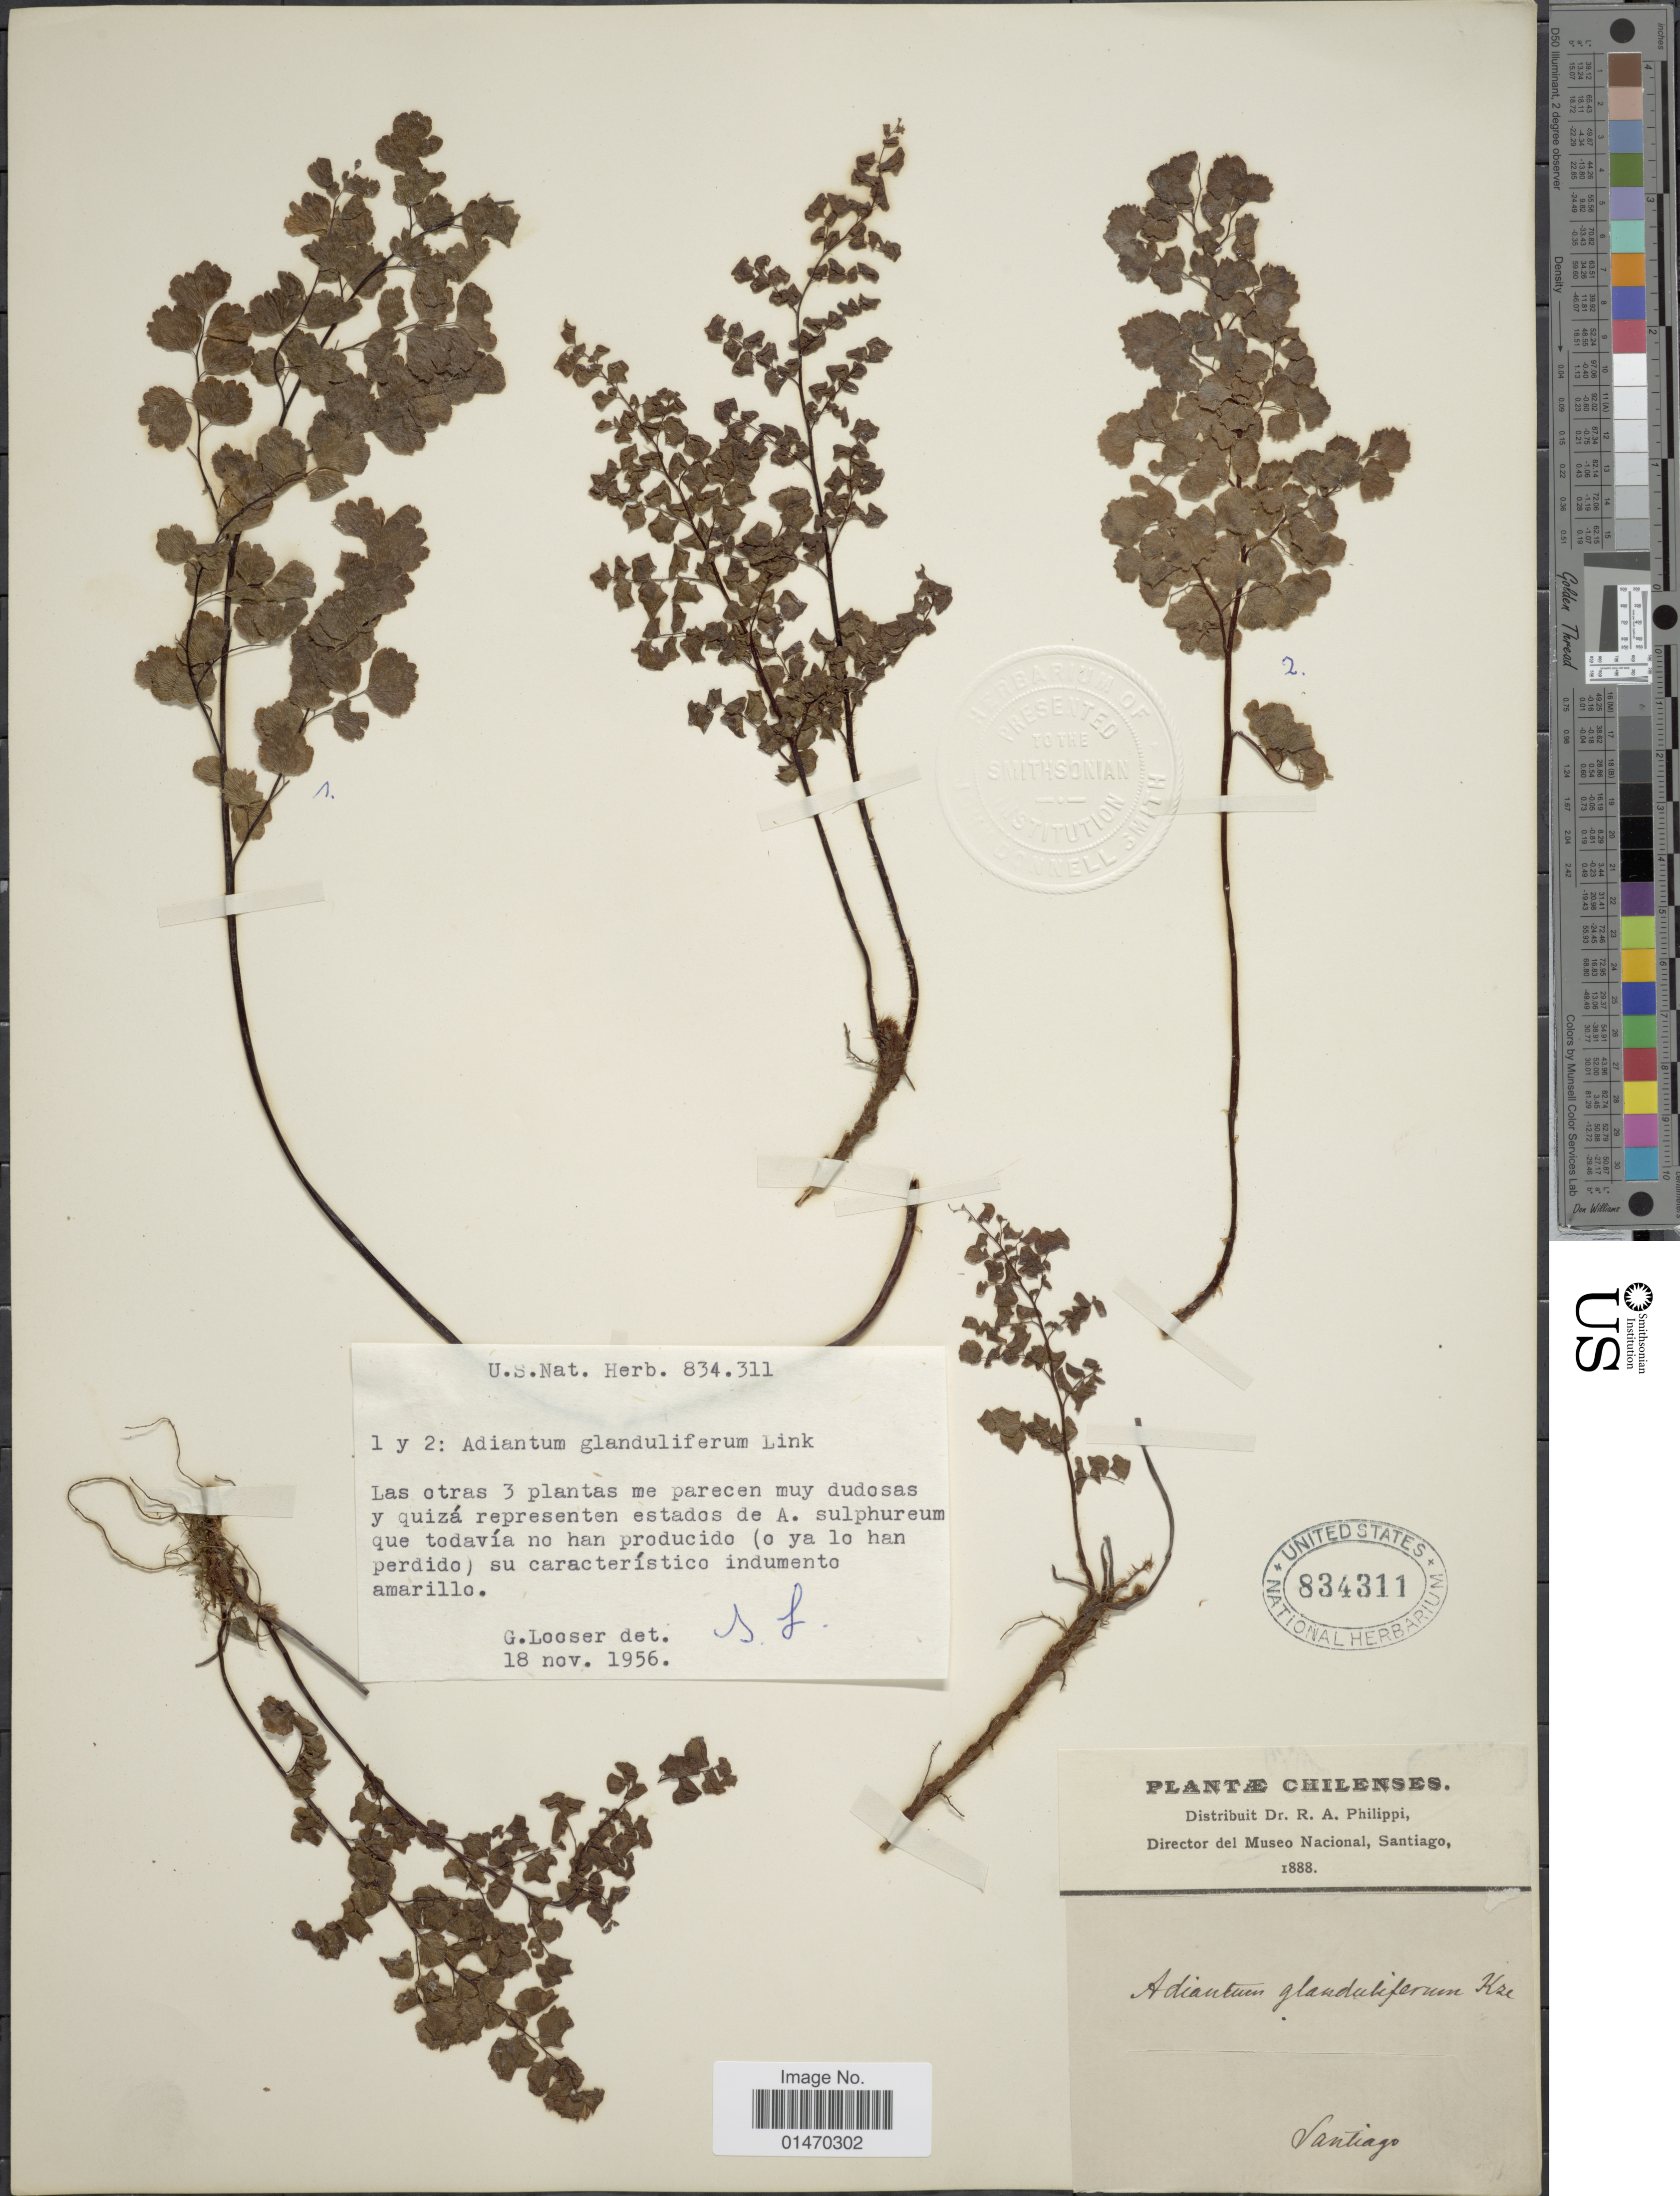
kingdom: Plantae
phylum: Tracheophyta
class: Polypodiopsida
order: Polypodiales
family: Pteridaceae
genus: Adiantum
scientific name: Adiantum glanduliferum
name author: Link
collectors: R. A. Philippi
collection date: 1888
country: Chile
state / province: Región Metropolitana (RM)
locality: Santiago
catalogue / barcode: US 834311